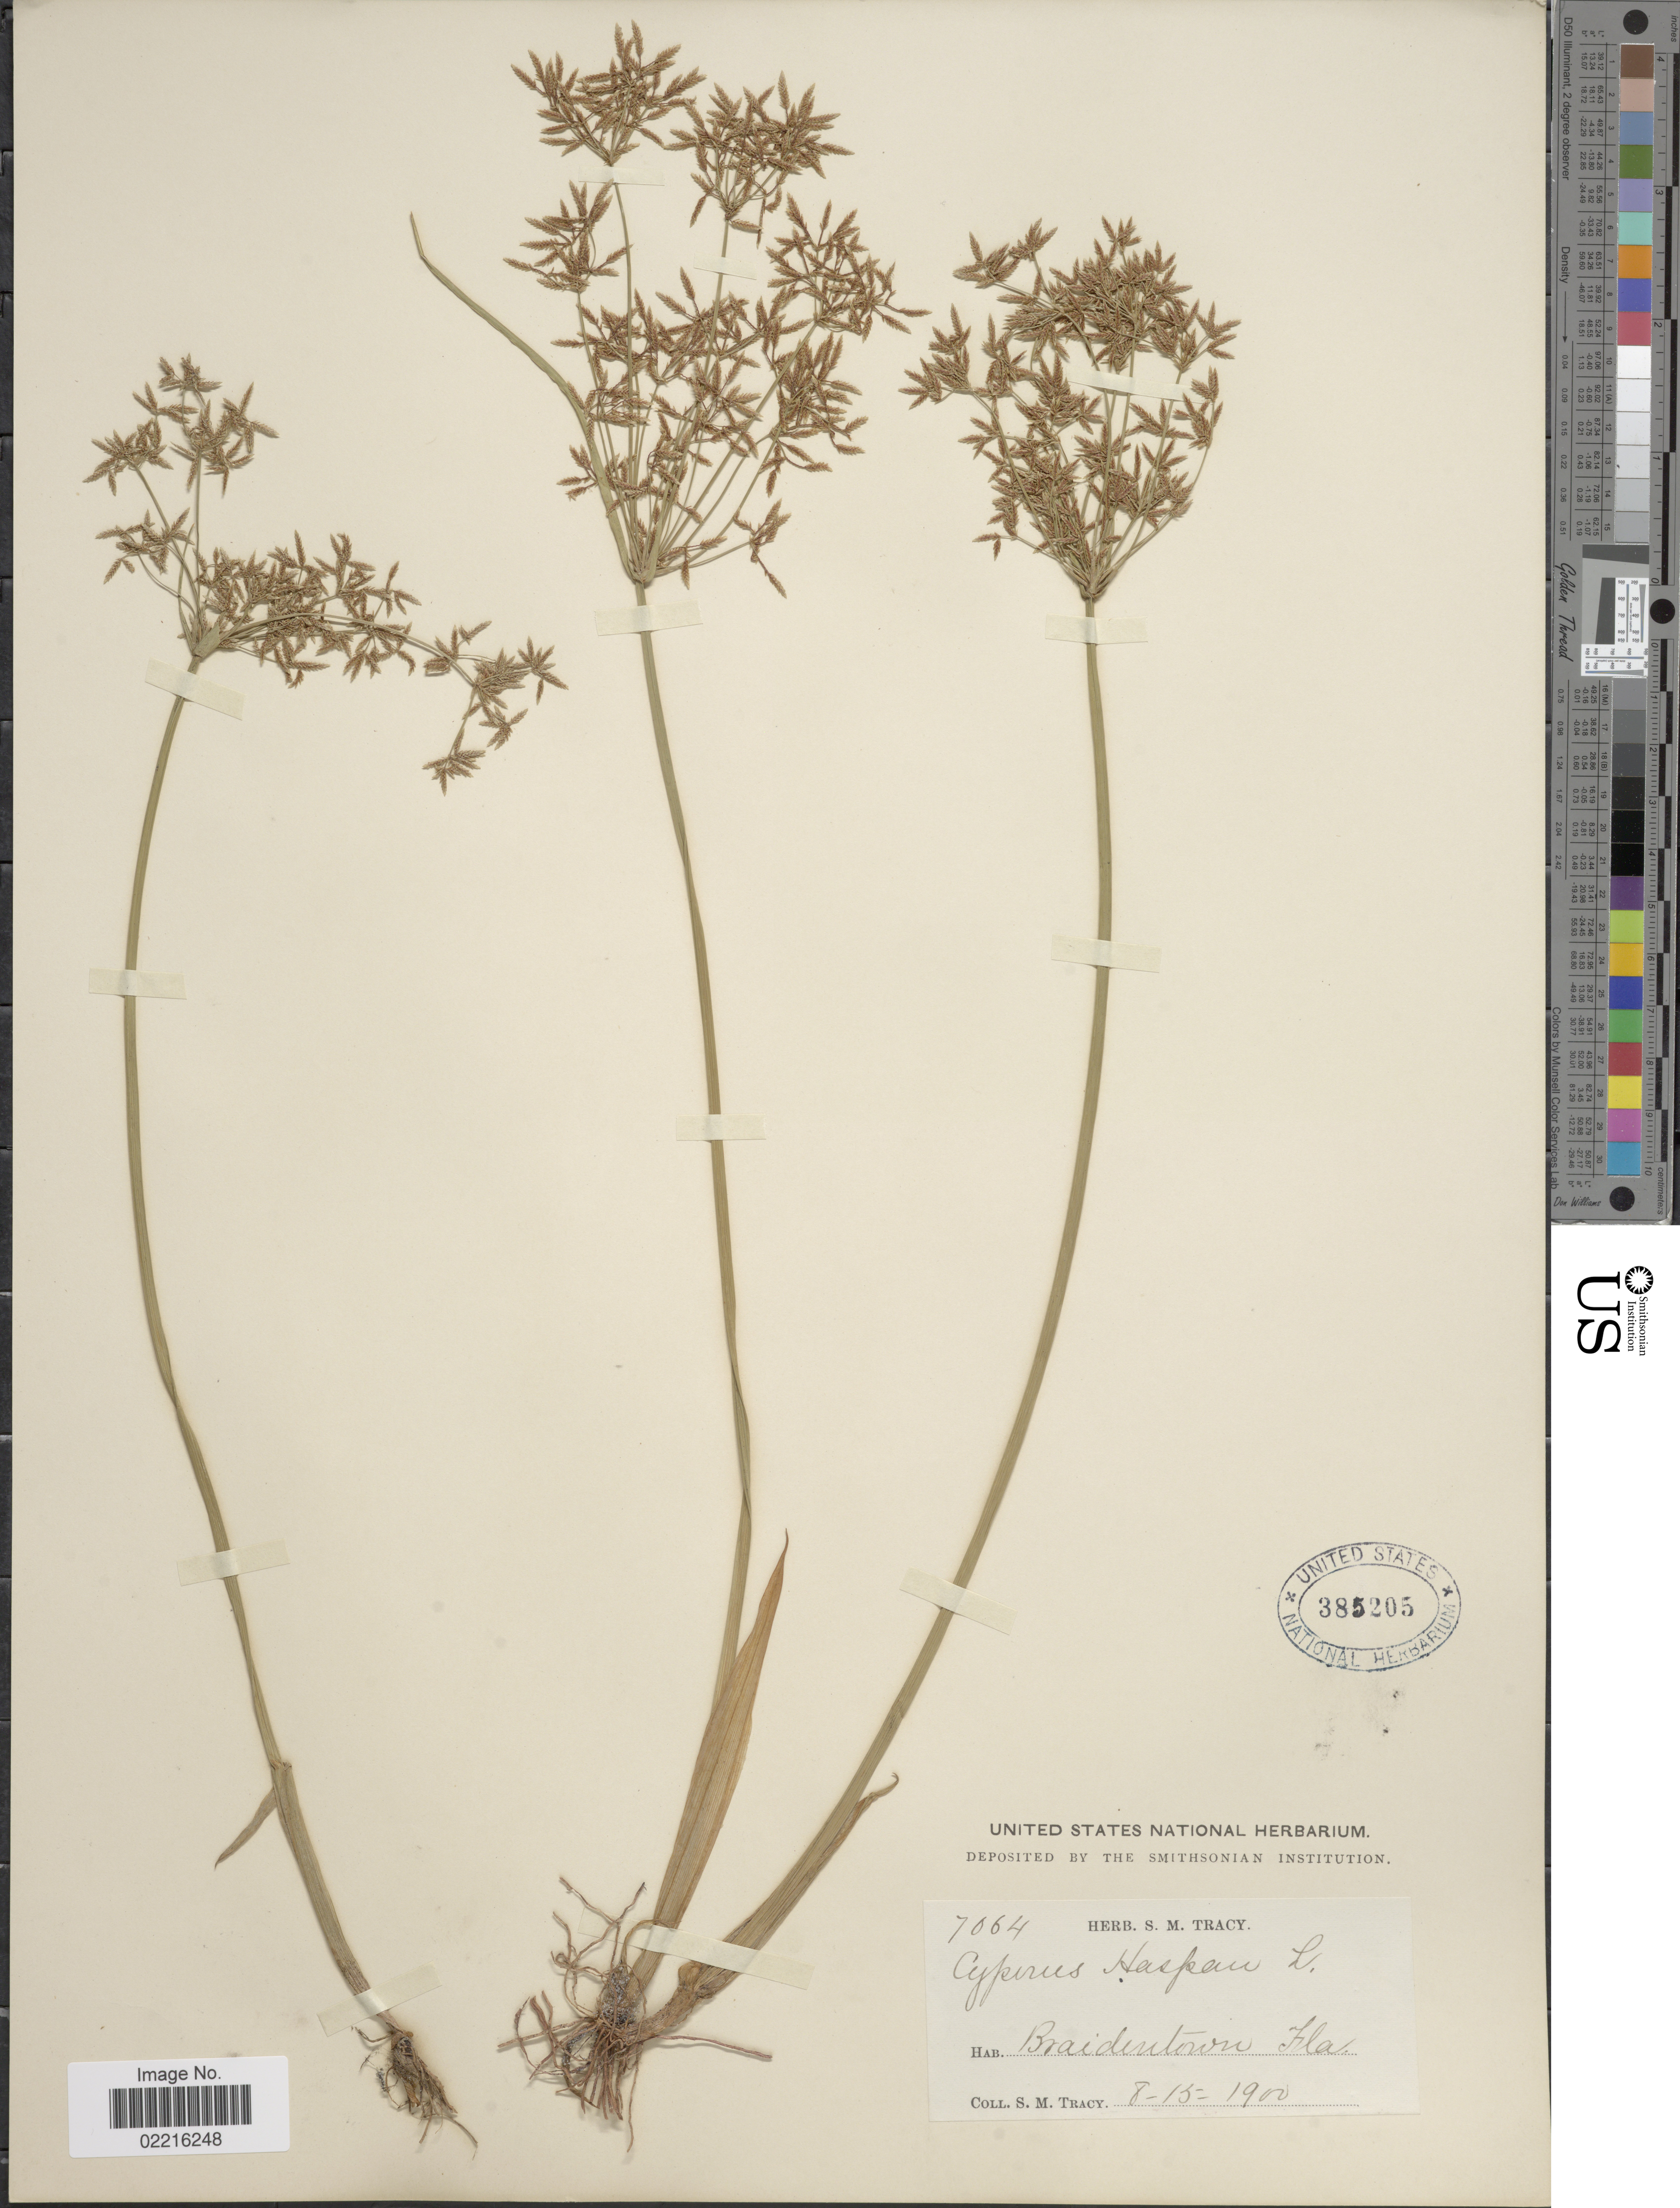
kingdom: Plantae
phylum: Tracheophyta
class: Liliopsida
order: Poales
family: Cyperaceae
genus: Cyperus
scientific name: Cyperus haspan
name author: L.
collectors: S. M. Tracy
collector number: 7064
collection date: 1900-08-15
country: United States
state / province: Florida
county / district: Manatee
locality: Braidentown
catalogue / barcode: US 385205